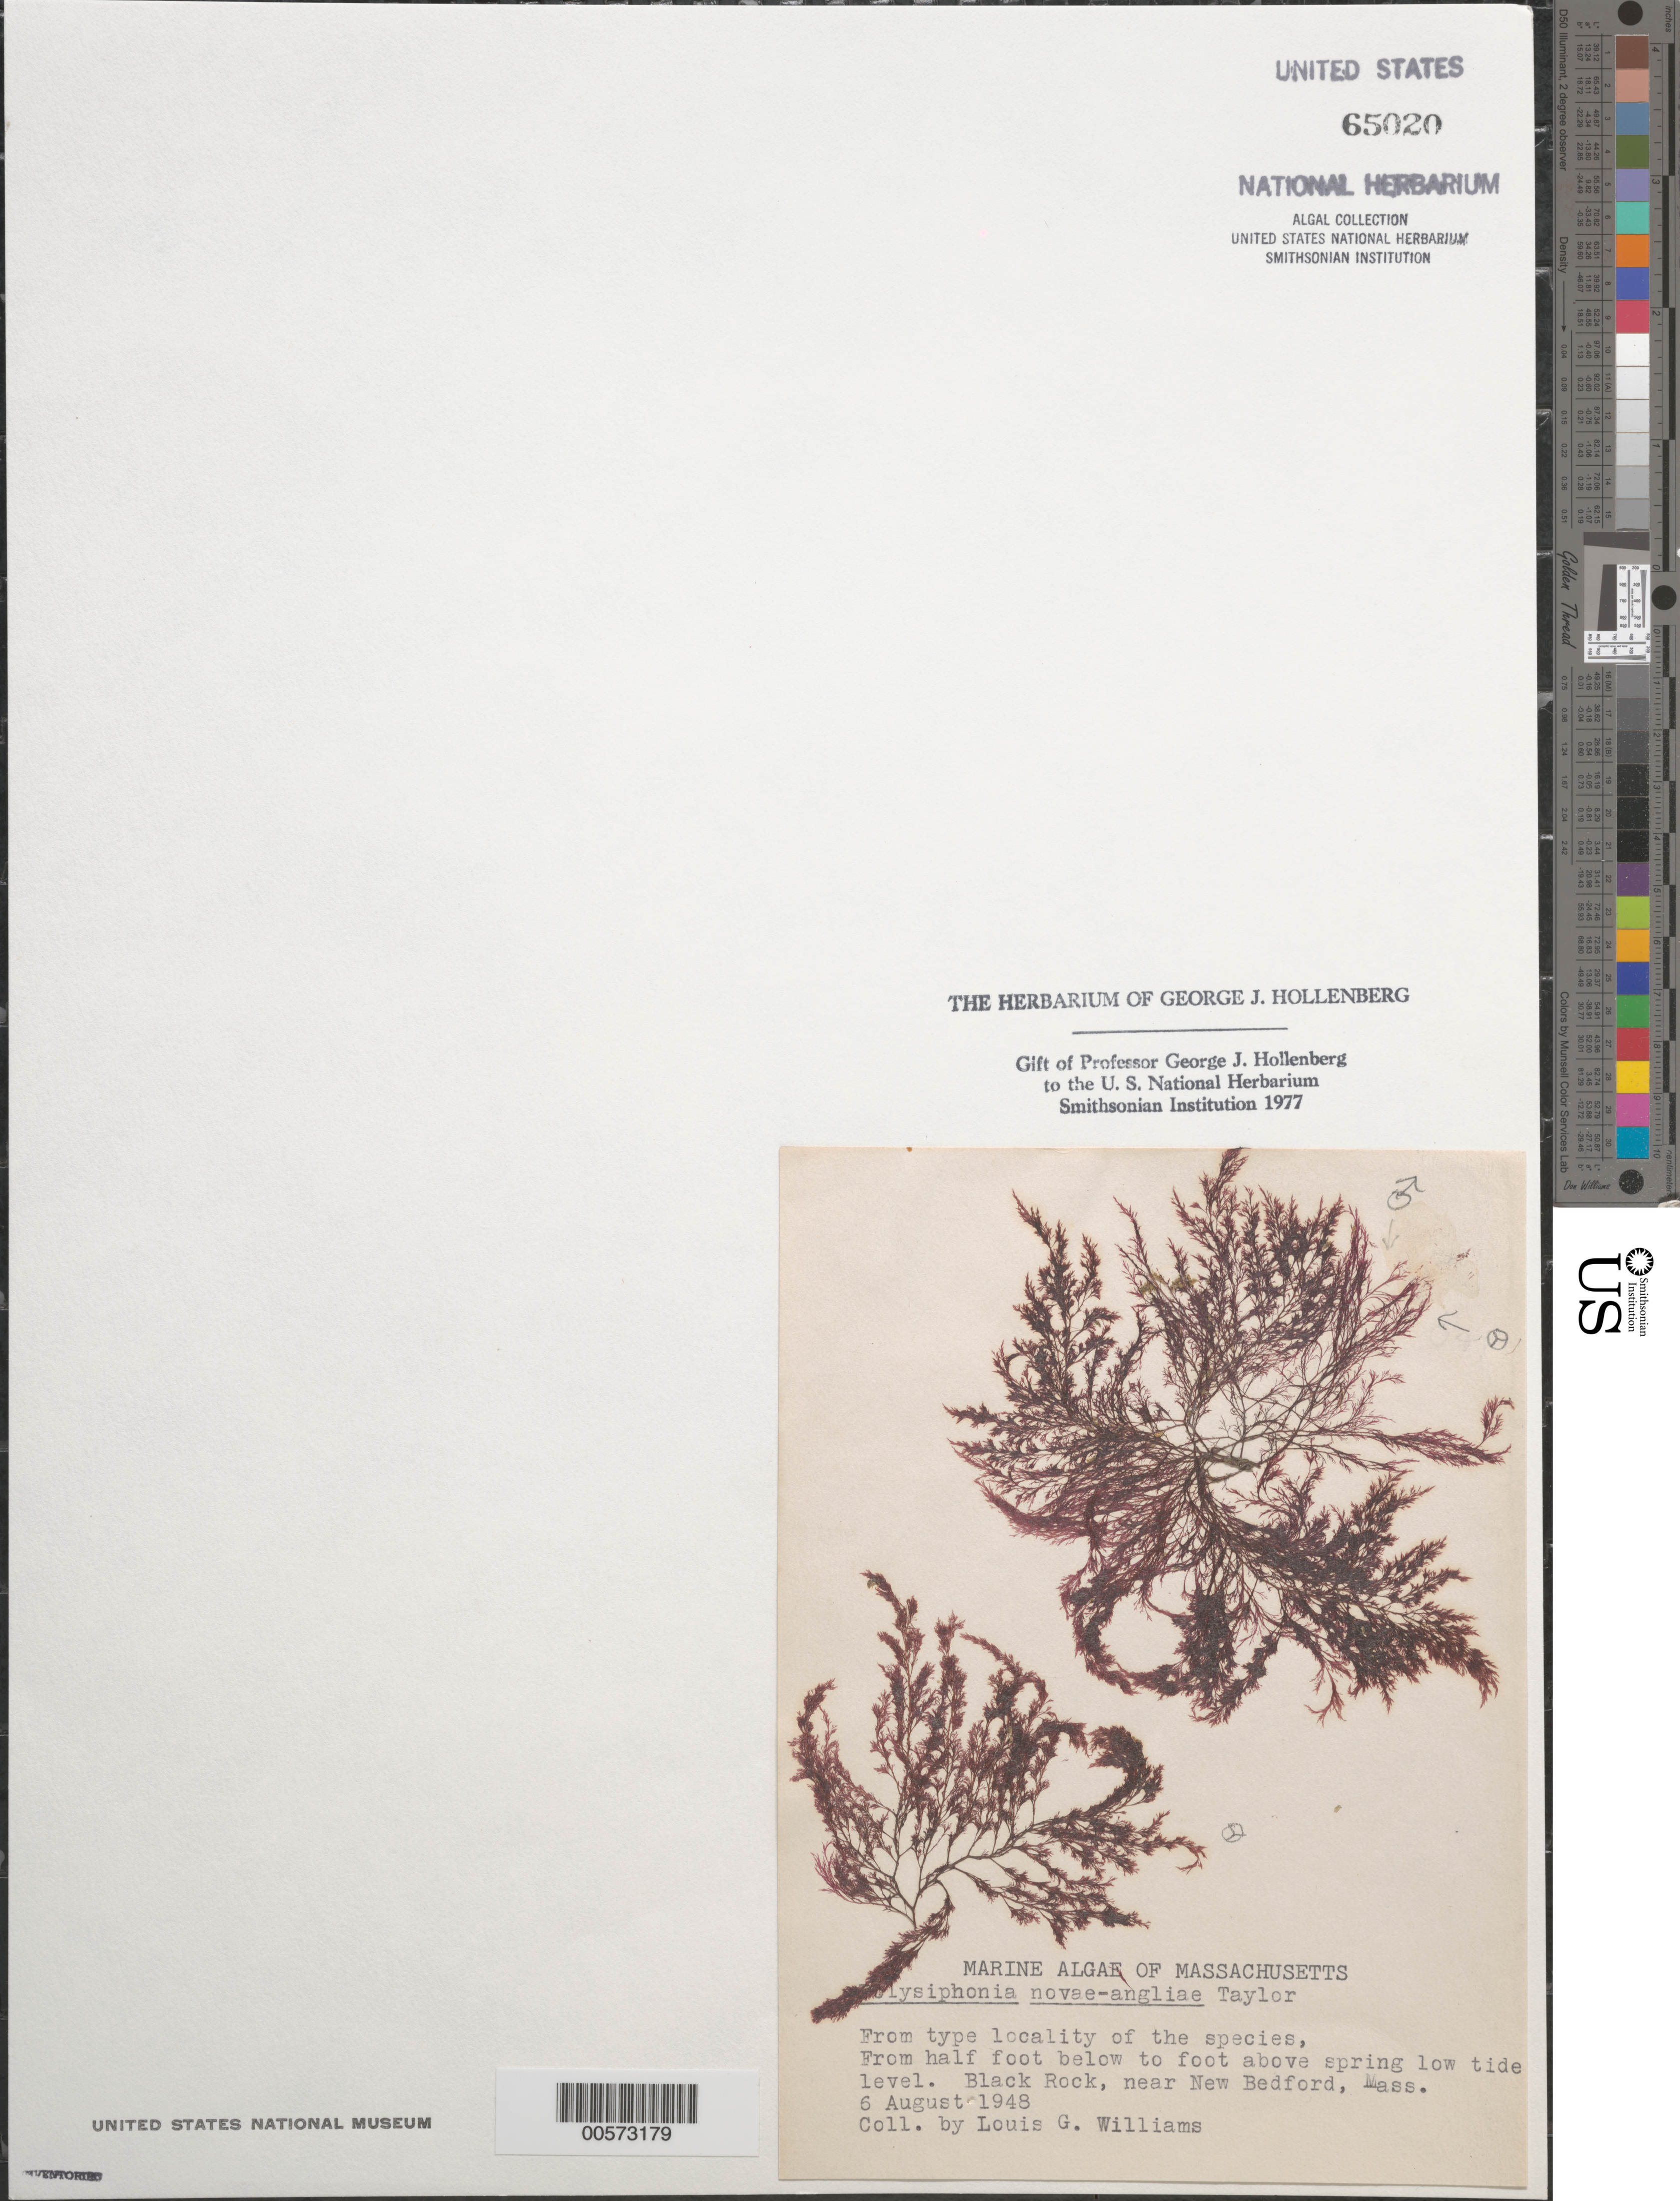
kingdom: Plantae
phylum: Rhodophyta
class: Florideophyceae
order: Ceramiales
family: Rhodomelaceae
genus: Melanothamnus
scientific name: Melanothamnus harveyi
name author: (Bailey) Diaz-Tapia & C.A. Maggs in Diaz-Tapia et al.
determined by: Algae name updating Project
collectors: L. G. Williams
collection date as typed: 06 Aug 1948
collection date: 1948-08-06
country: United States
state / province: Massachusetts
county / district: Bristol County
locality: Black Rock, near New Bedford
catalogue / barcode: US 65020